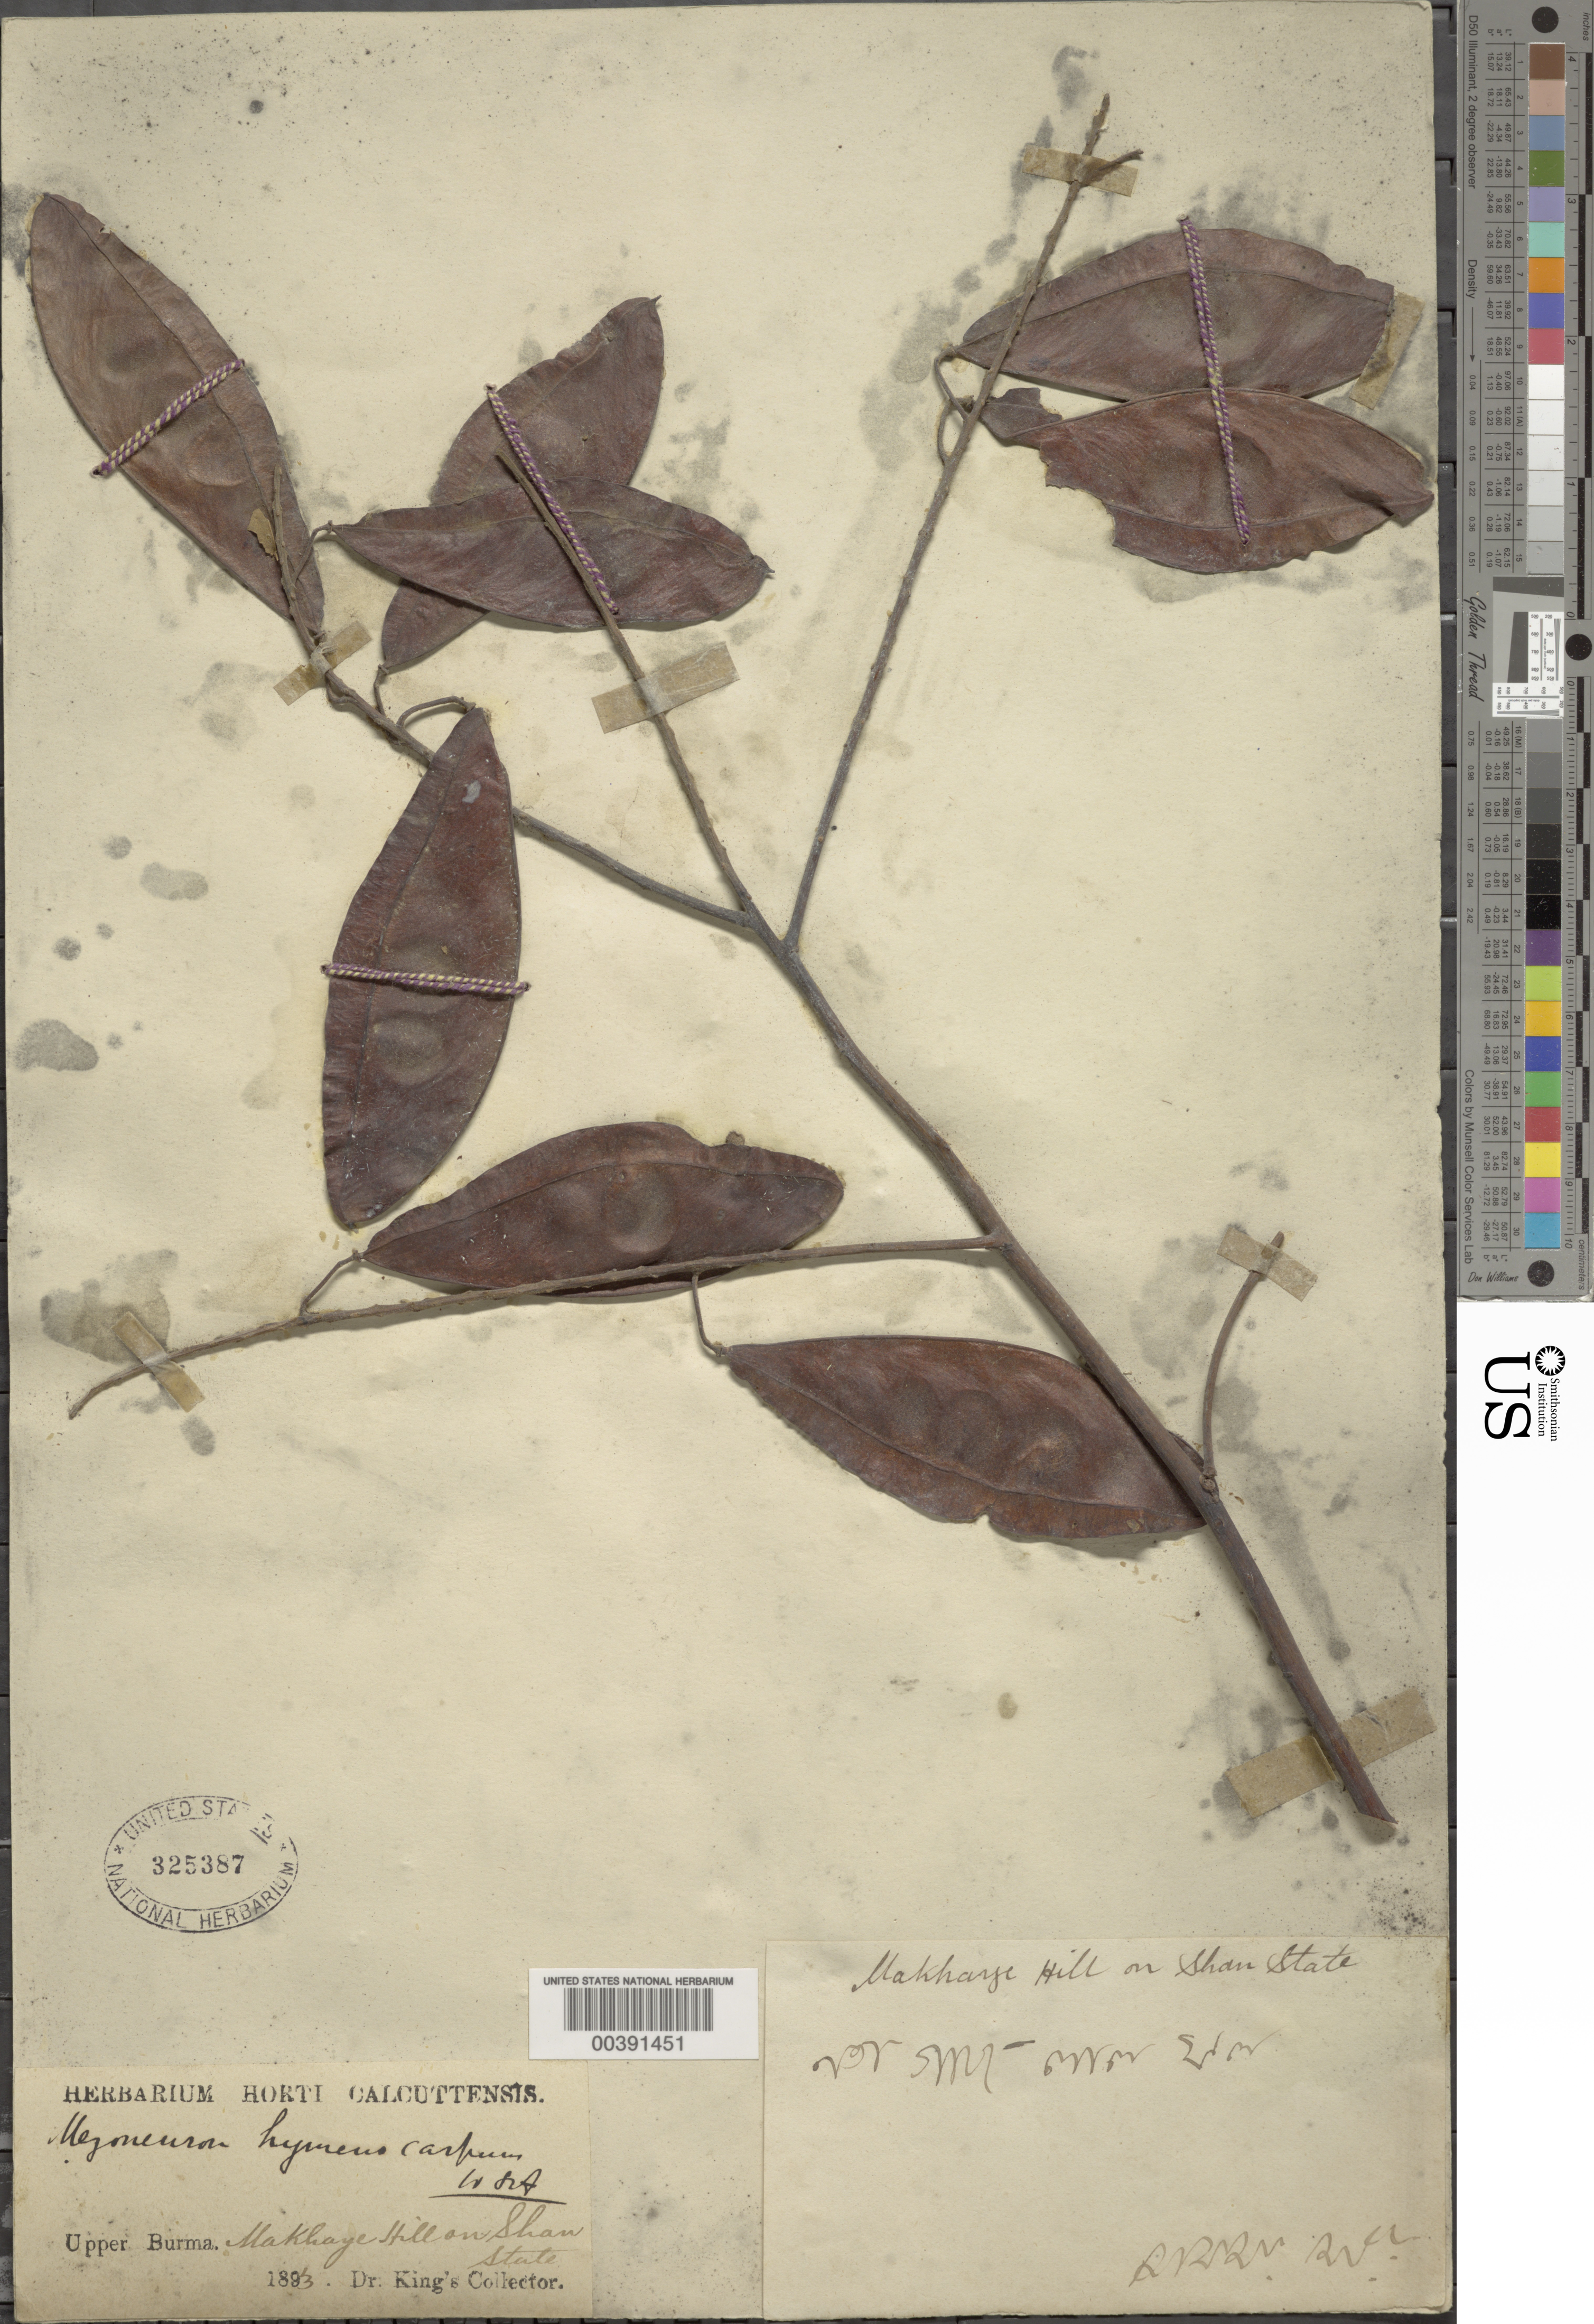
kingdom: Plantae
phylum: Tracheophyta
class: Magnoliopsida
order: Fabales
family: Fabaceae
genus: Mezoneuron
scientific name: Mezoneuron hymenocarpum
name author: Wight & Arn. ex Prain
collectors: Dr. King's collector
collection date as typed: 1893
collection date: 1893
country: Myanmar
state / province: Shan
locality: Upper Burma, Makhaye Hill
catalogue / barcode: US 325387